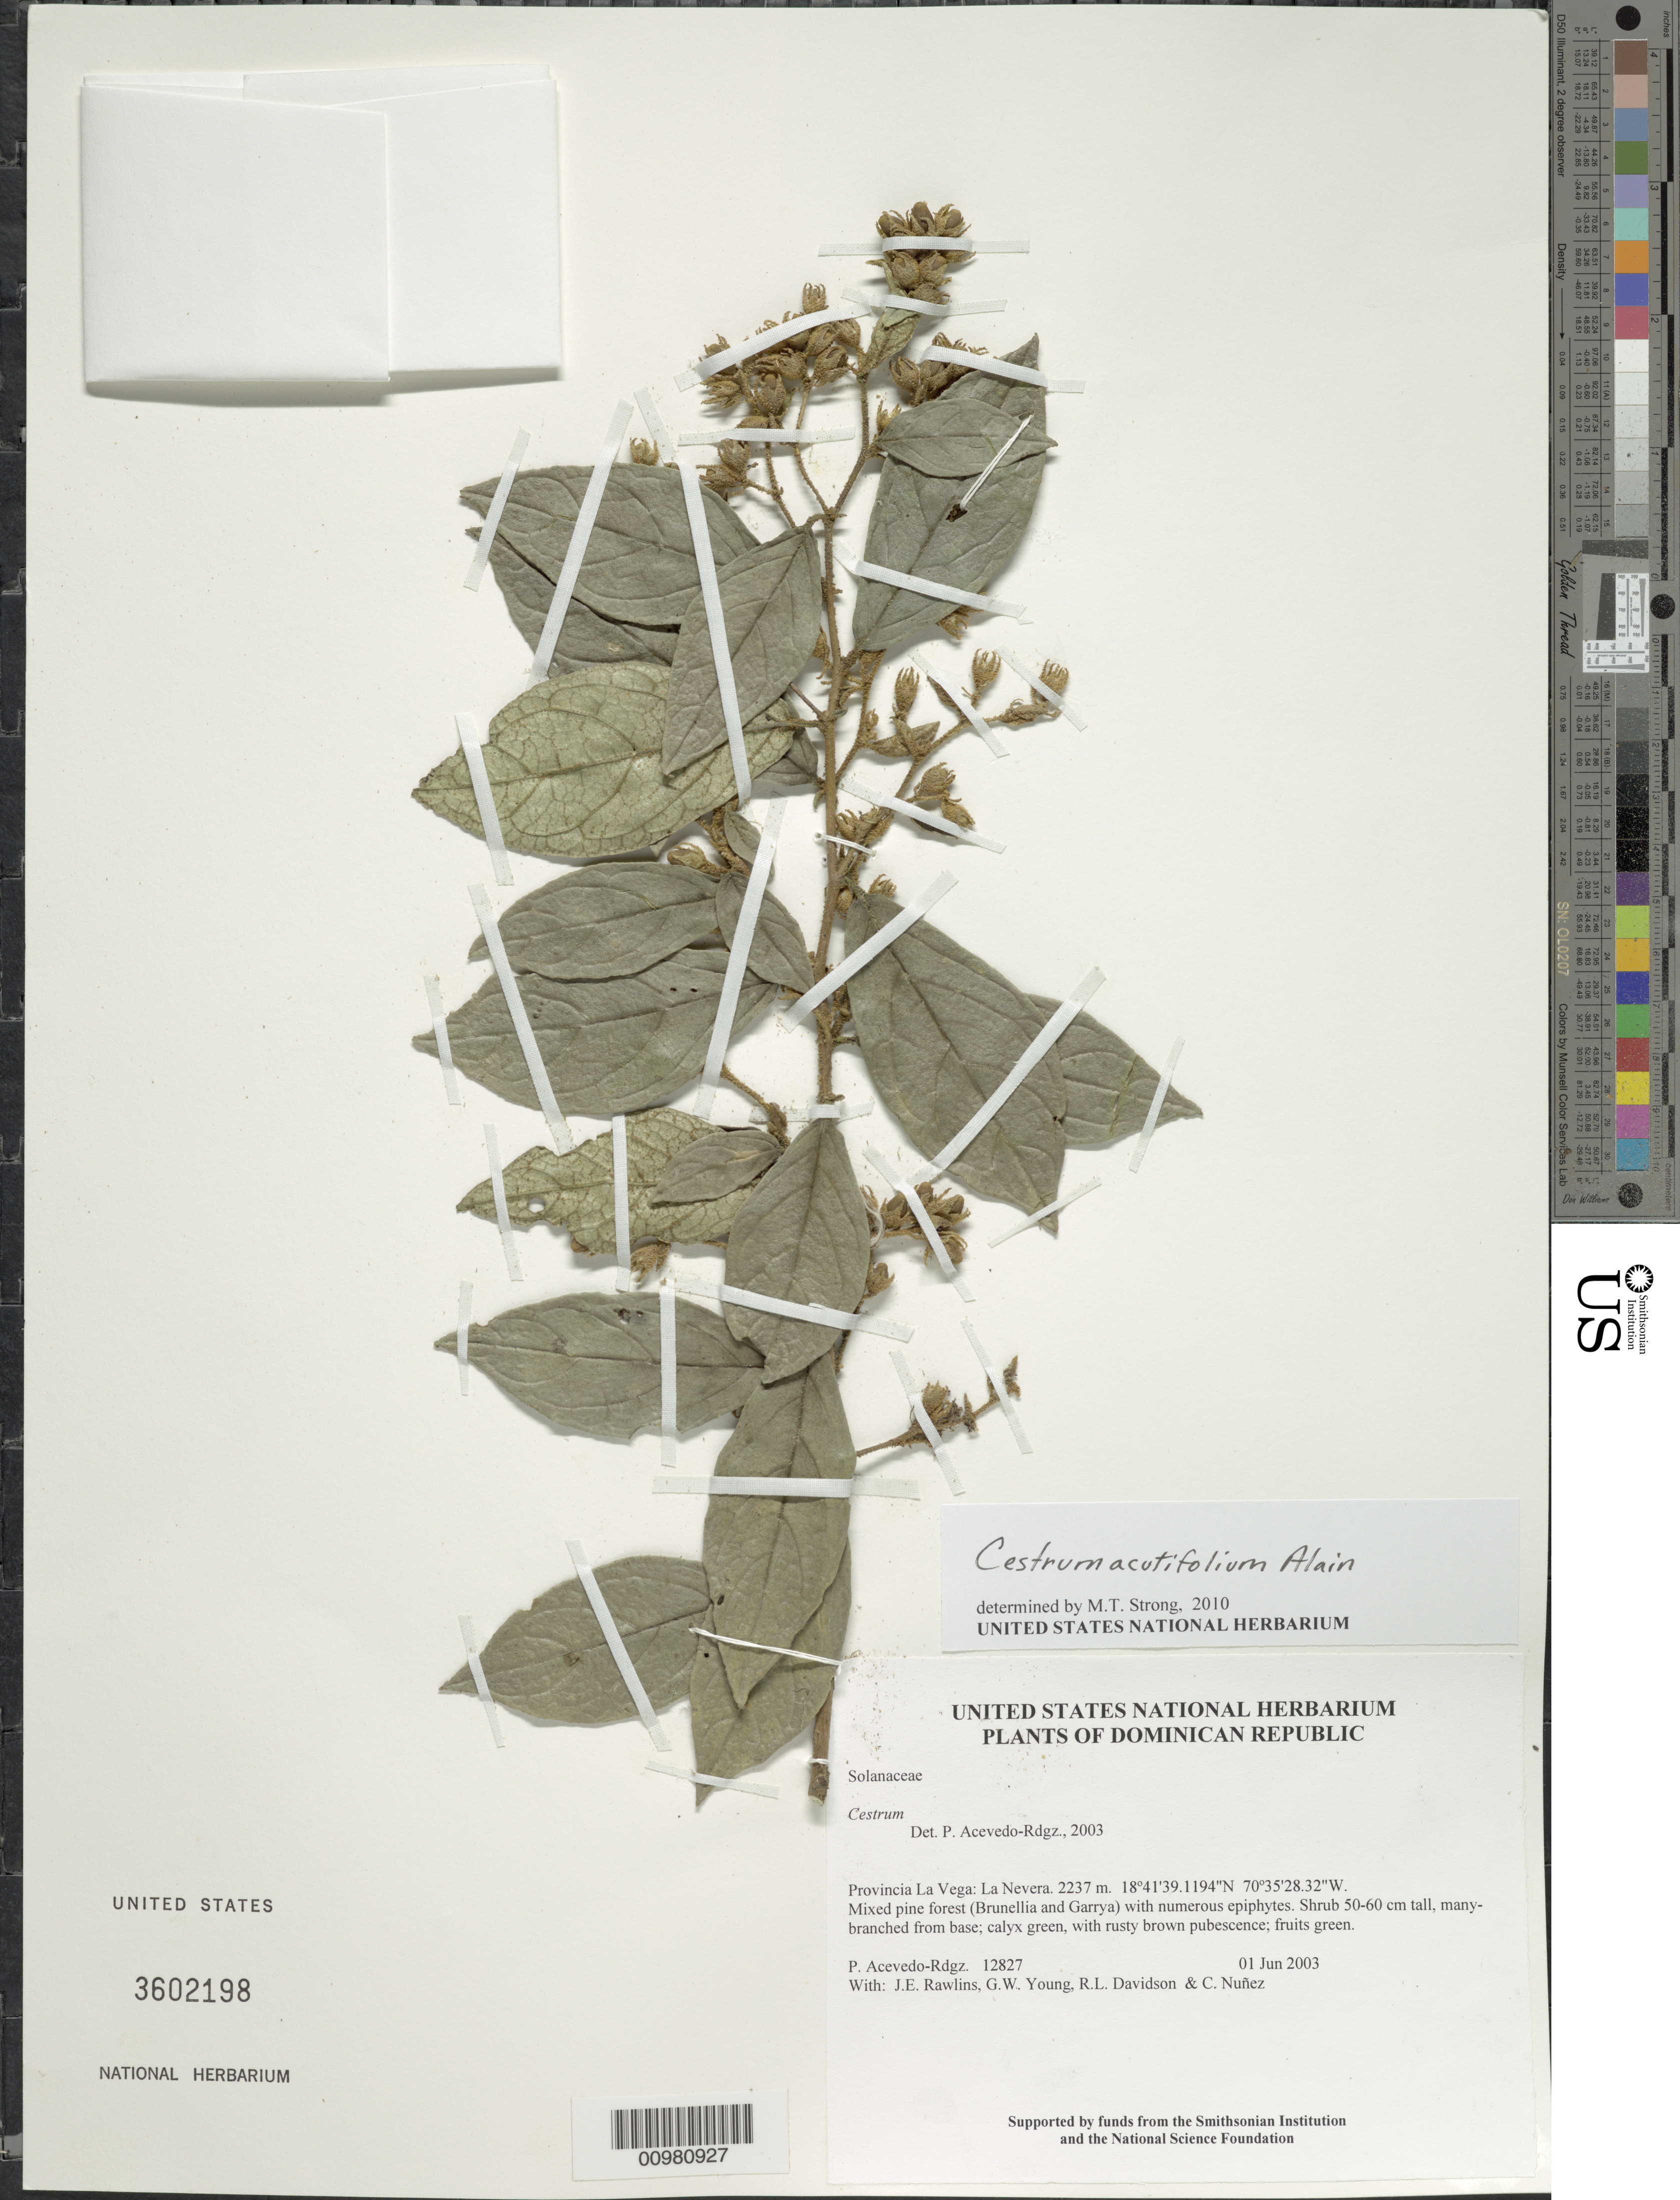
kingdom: Plantae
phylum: Tracheophyta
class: Magnoliopsida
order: Solanales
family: Solanaceae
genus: Cestrum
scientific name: Cestrum acutifolium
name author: Alain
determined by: Strong, M. T., (US), Smithsonian Institution - National Museum of Natural History (UNITED STATES)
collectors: P. Acevedo-Rodr., J. Rawlins, G. Young, R. Davidson & C. Nunez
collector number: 12827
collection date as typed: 01 Jun 2003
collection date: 2003-06-01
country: Dominican Republic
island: Hispaniola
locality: Provincia La Vega: La Nevera.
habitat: Mixed pine forest (Brunellia and Garrya) with numerous epiphytes.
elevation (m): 2237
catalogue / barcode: US 3602198